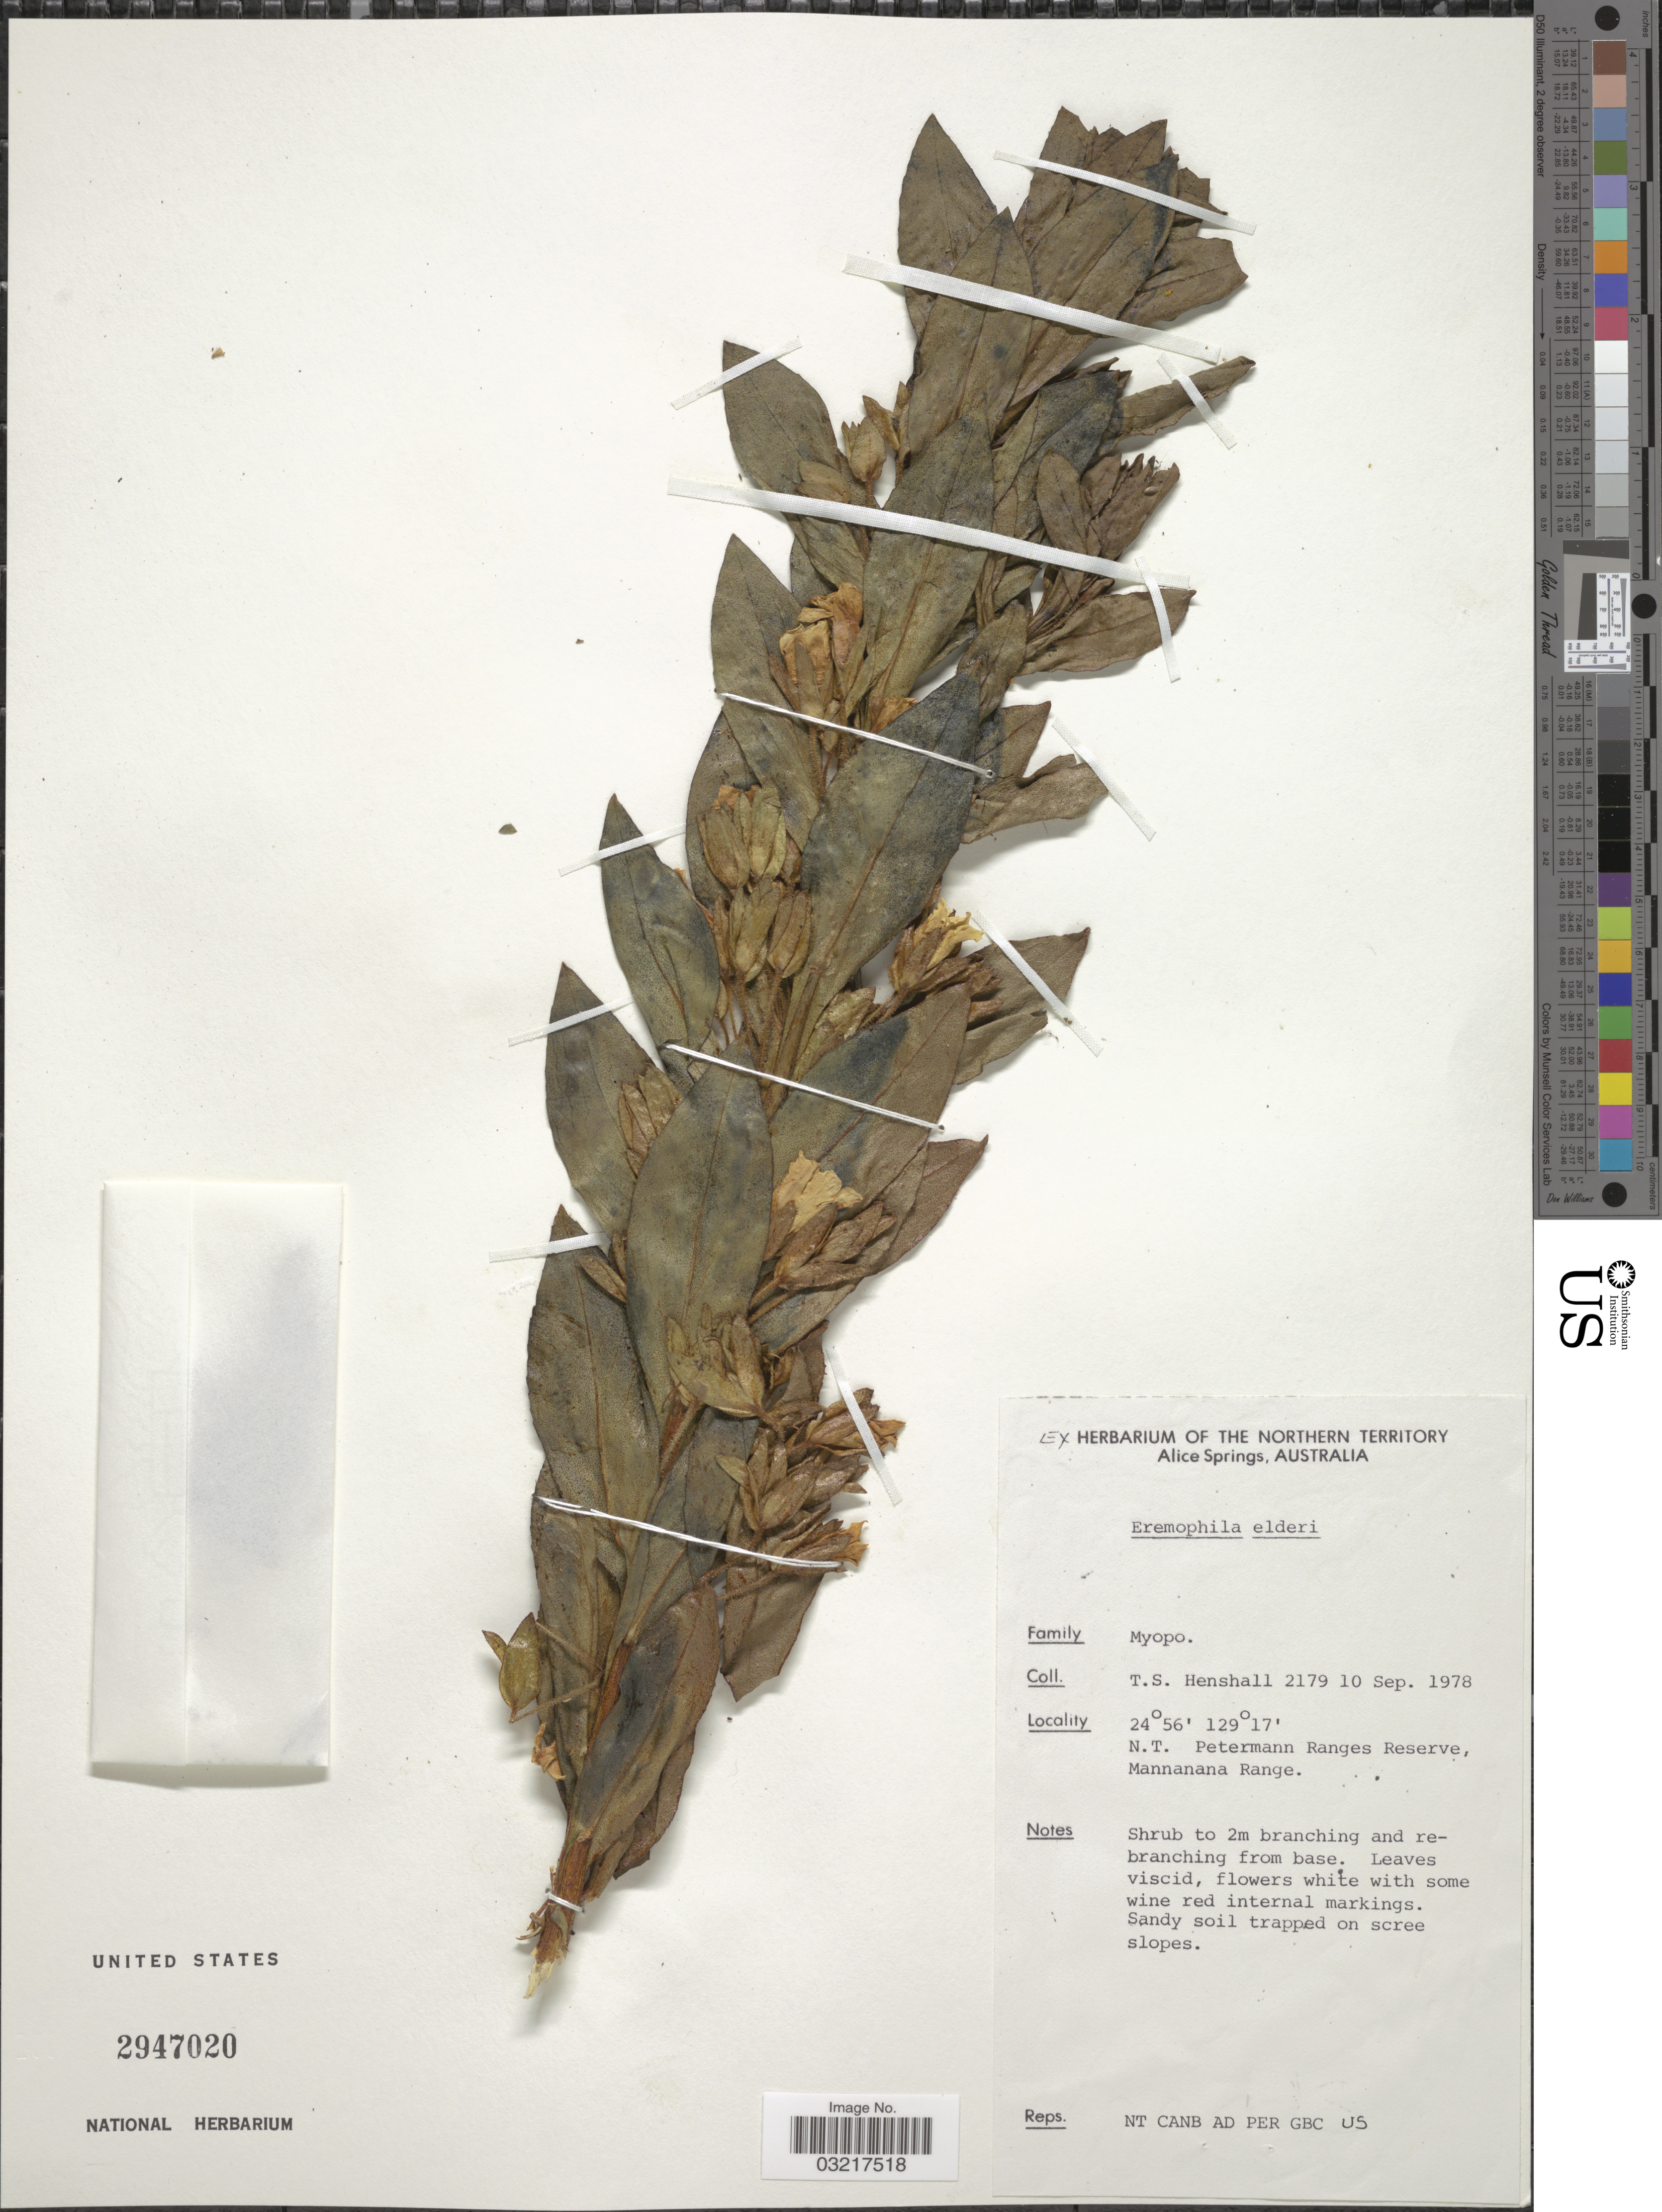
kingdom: Plantae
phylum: Tracheophyta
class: Magnoliopsida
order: Lamiales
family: Scrophulariaceae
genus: Eremophila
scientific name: Eremophila elderi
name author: F. Muell.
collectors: T. Henshall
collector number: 2179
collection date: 1978-09-10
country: Australia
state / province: Northern Territory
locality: N.T. Petermann Ranges Reserve, Mannanana Range.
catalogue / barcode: US 2947020